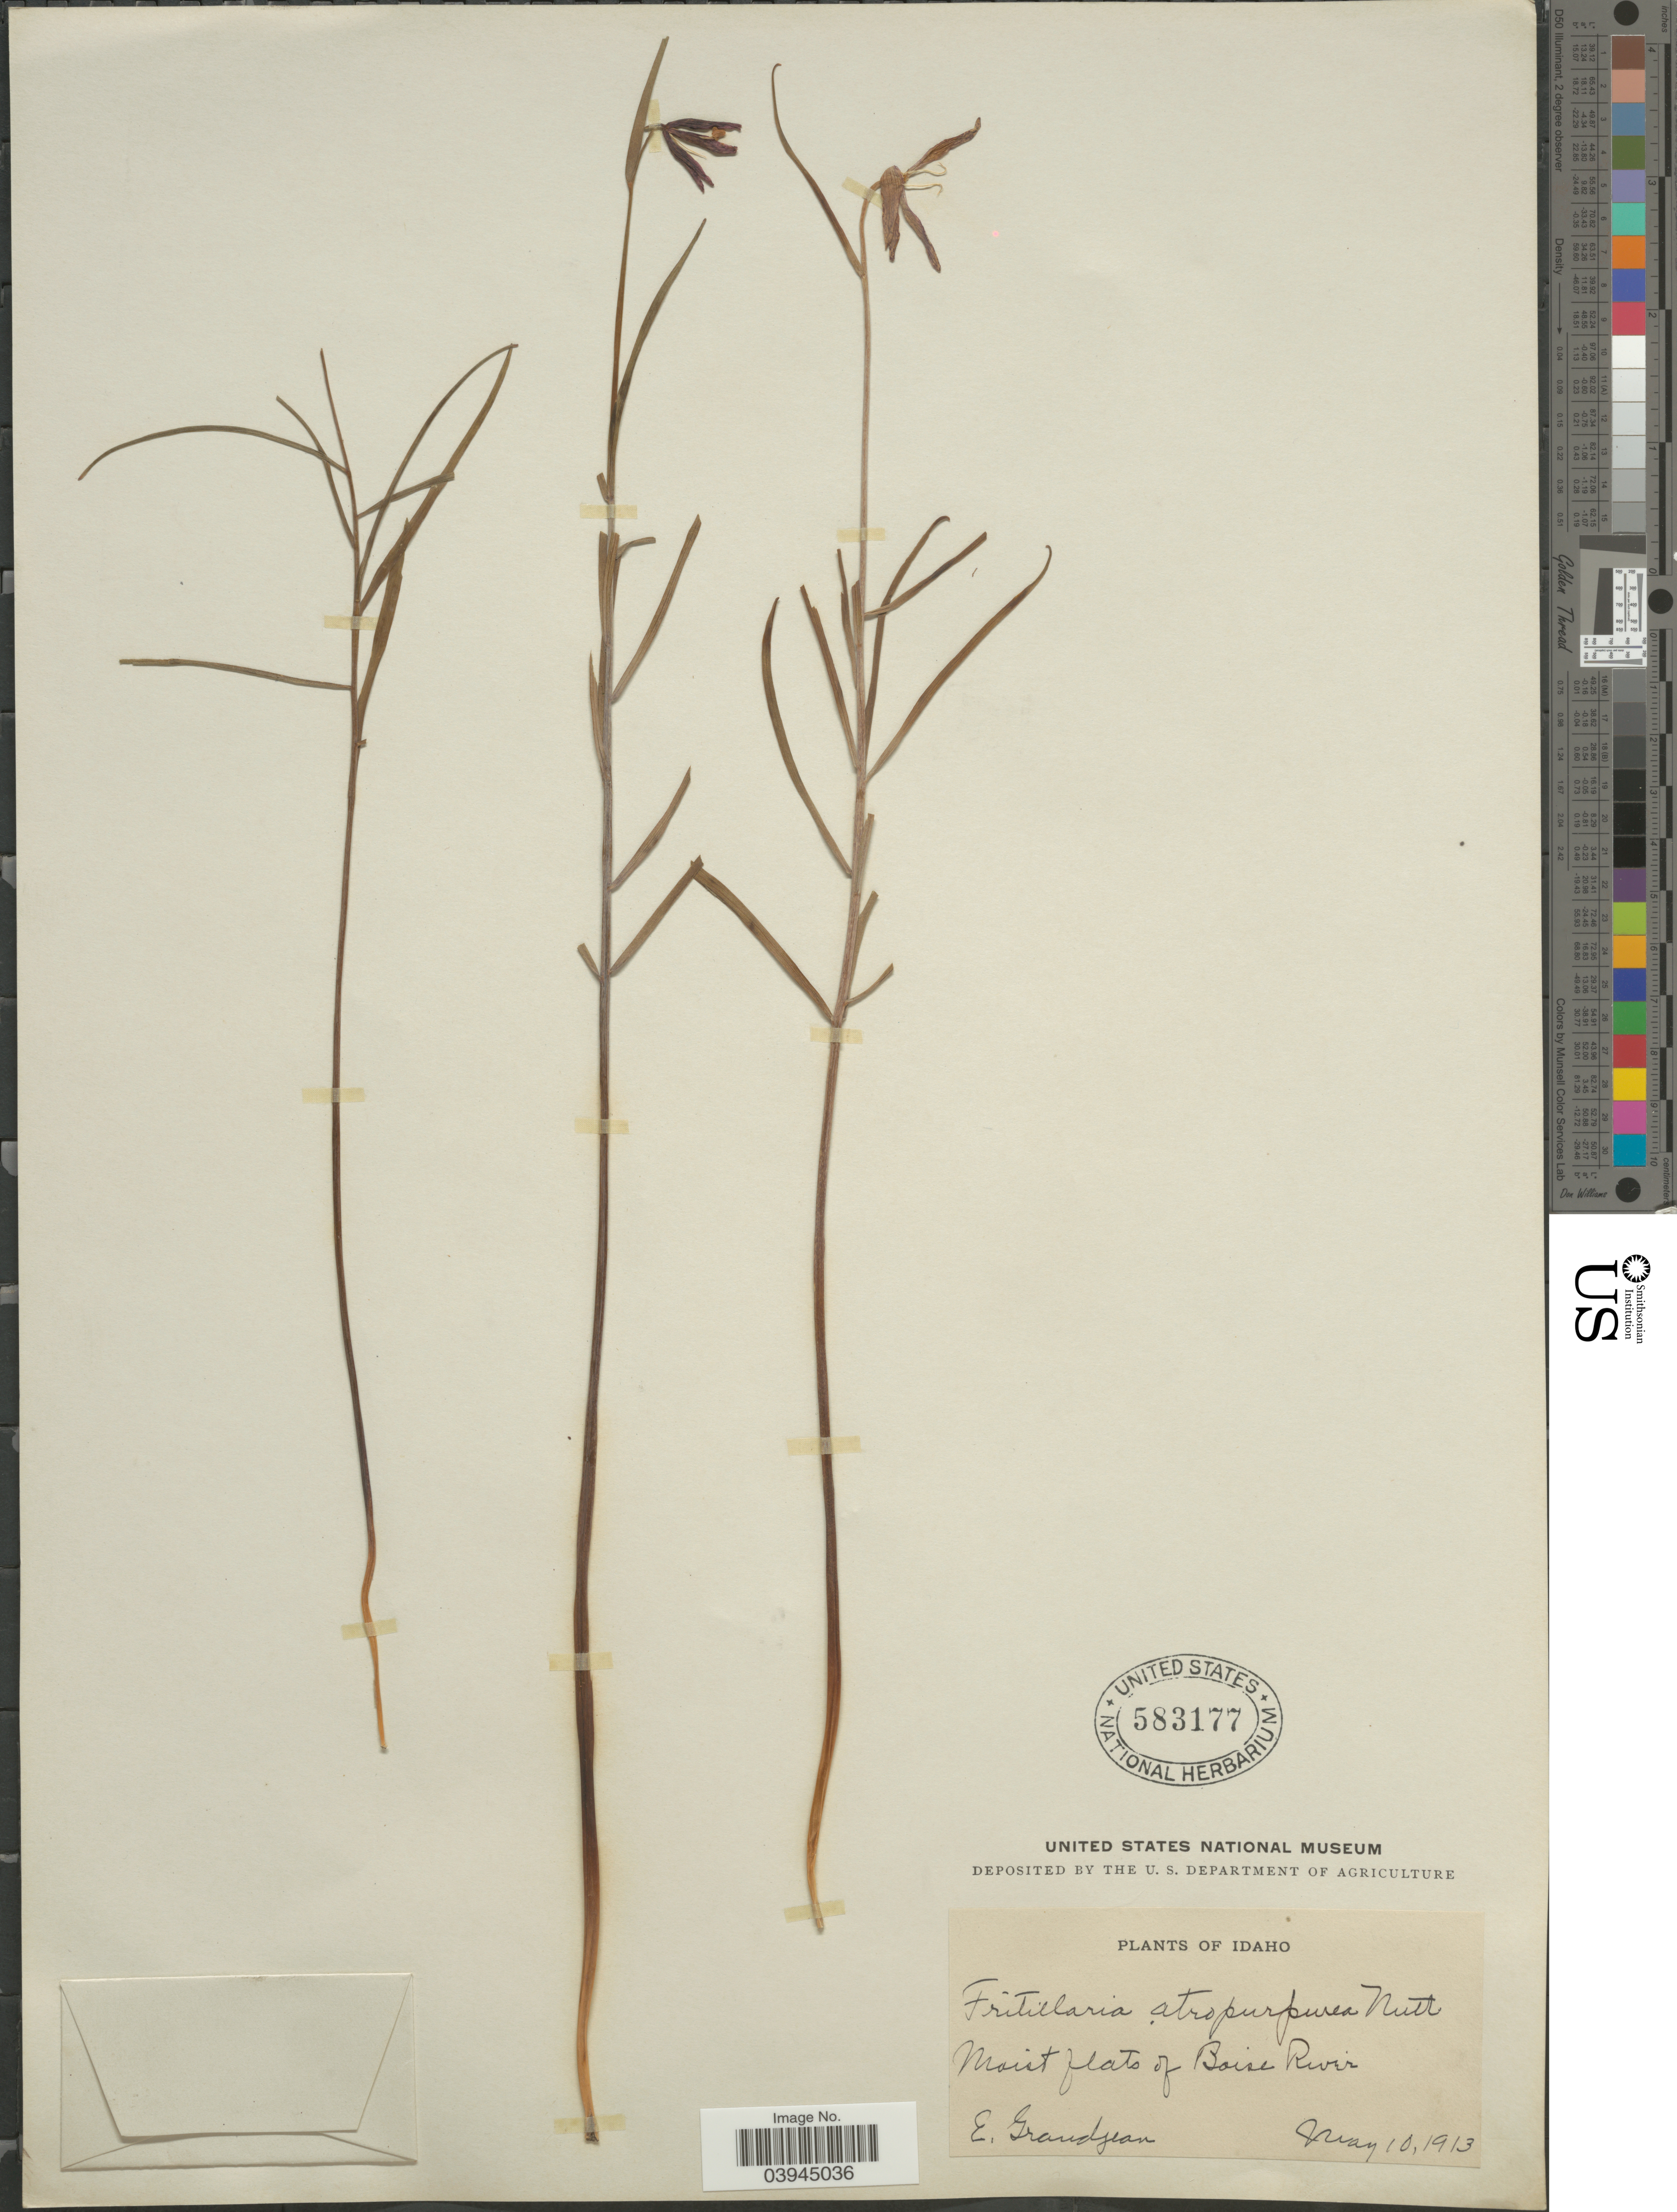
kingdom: Plantae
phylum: Tracheophyta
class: Liliopsida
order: Liliales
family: Liliaceae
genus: Fritillaria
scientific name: Fritillaria atropurpurea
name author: Nutt.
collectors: E. Grandjean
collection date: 1913-05-10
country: United States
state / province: Idaho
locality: Moist flats of Boise River.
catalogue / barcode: US 583177